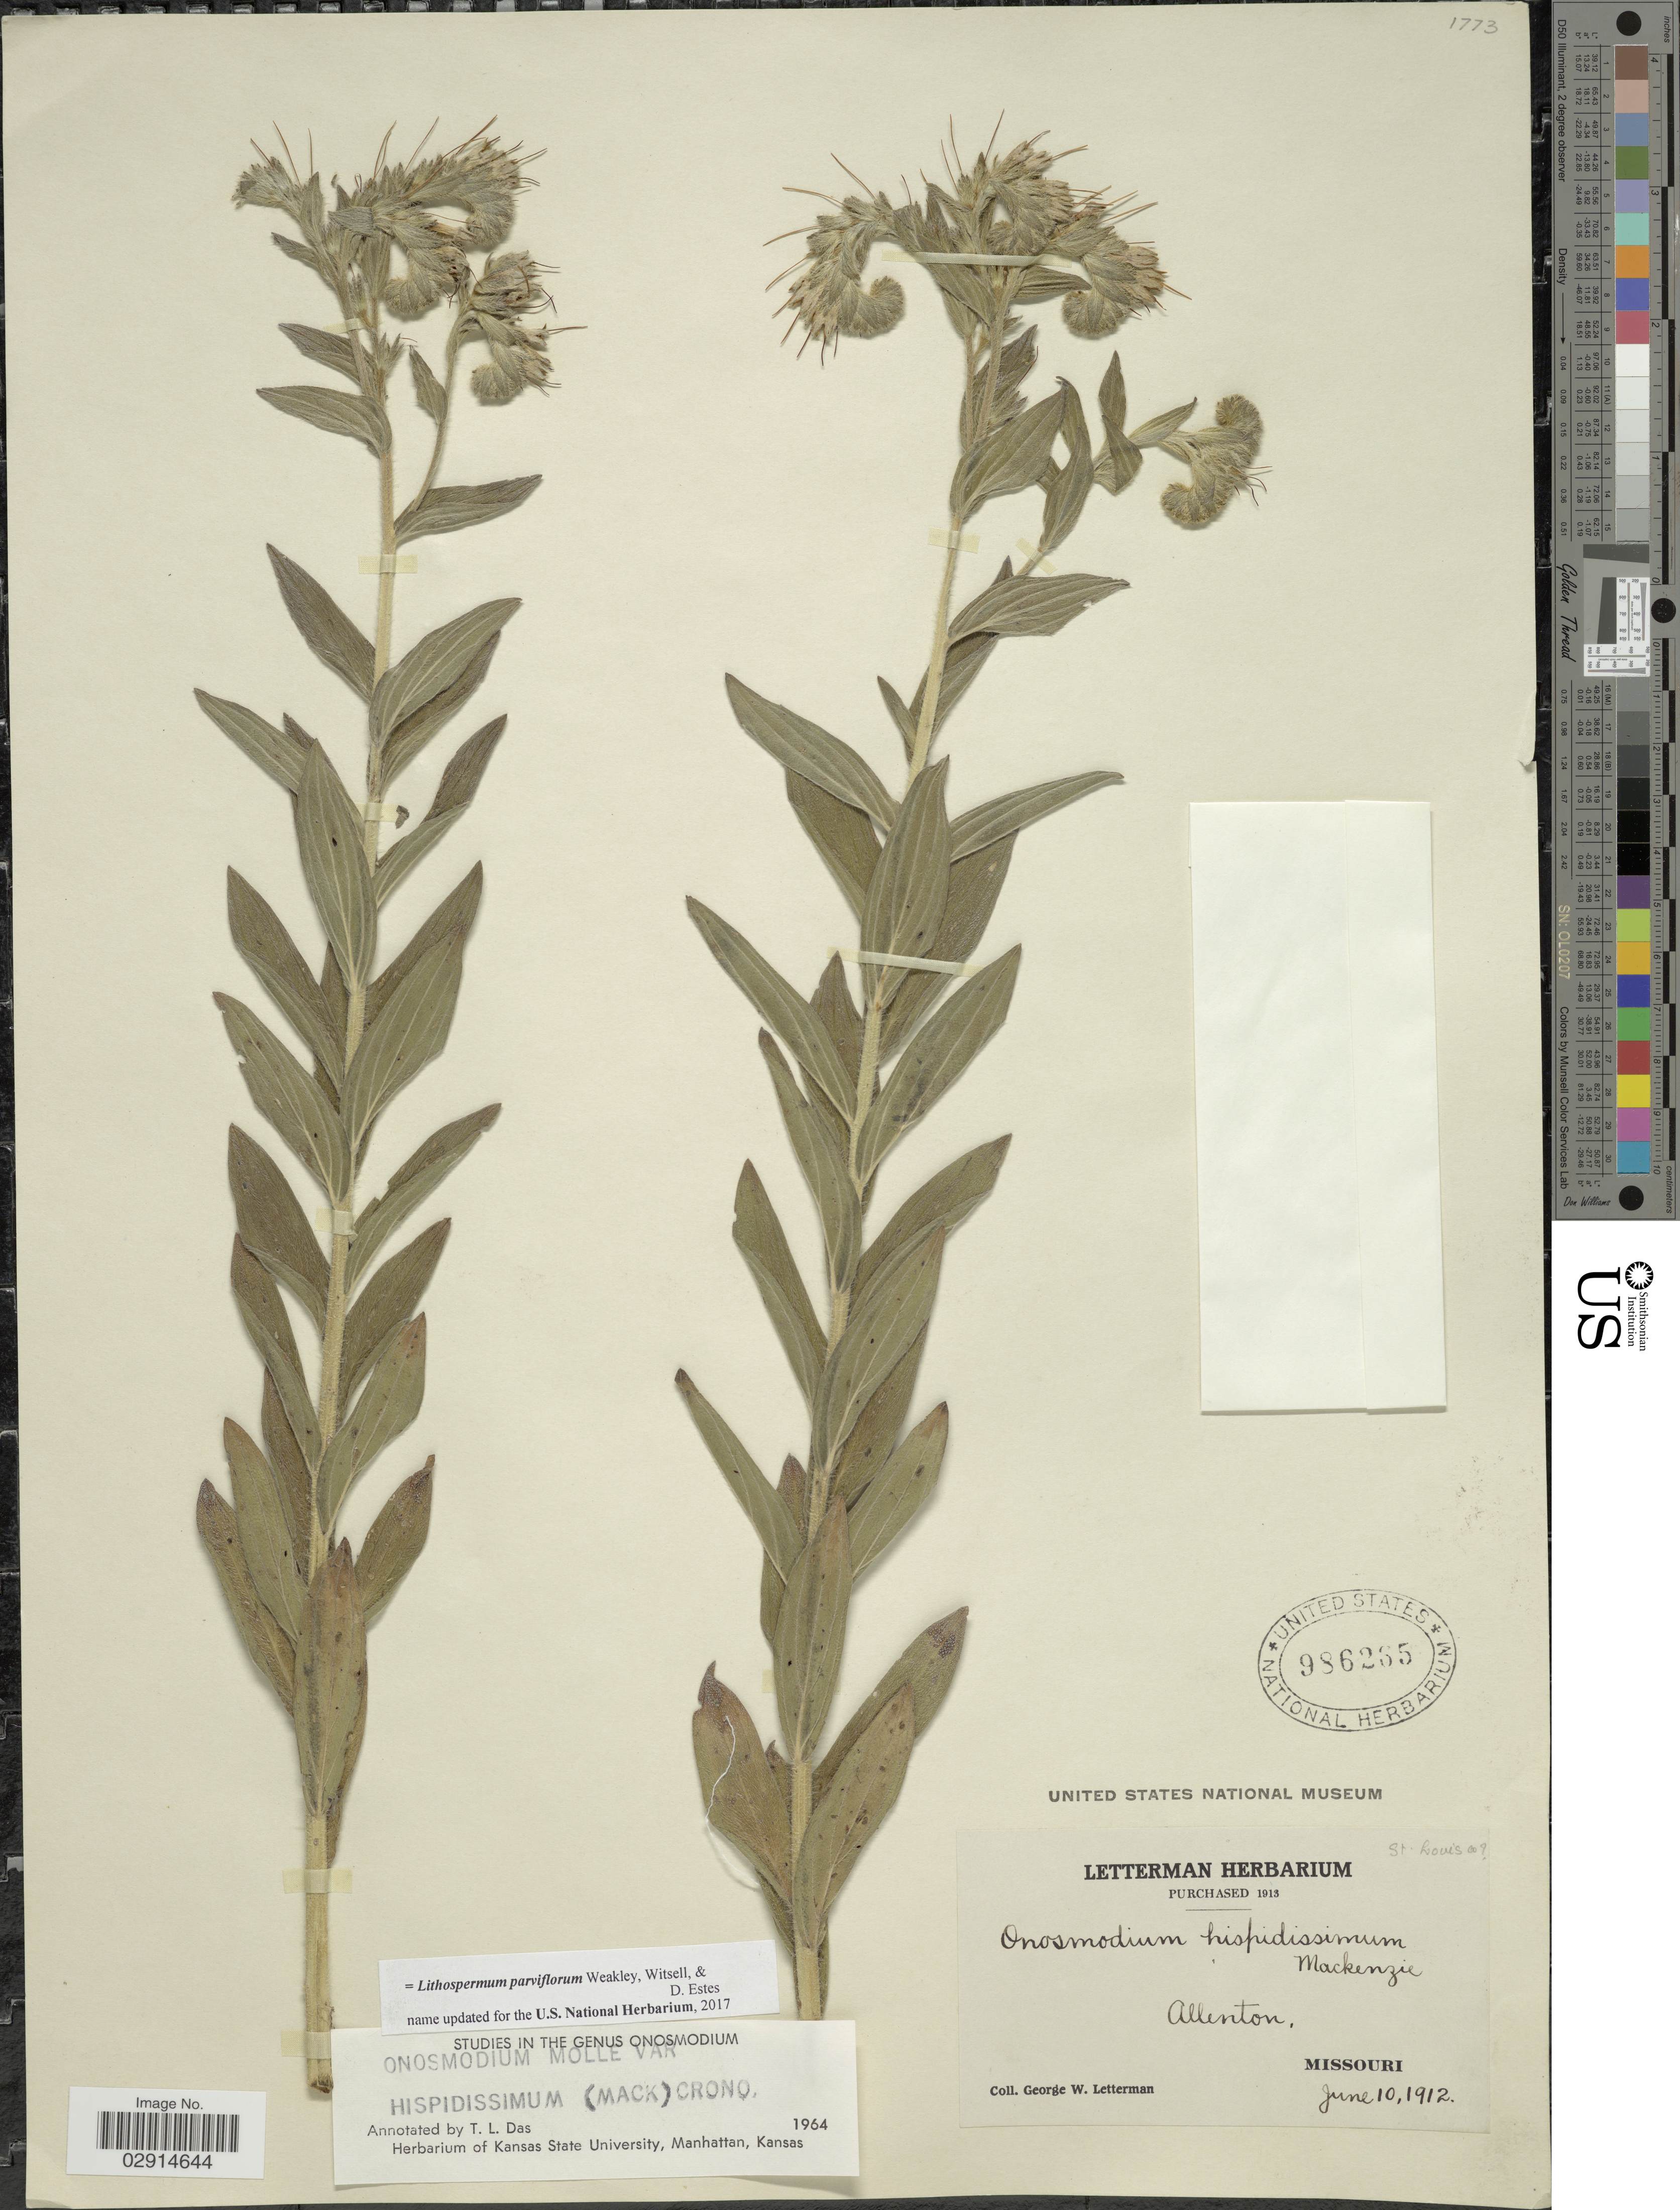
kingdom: Plantae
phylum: Tracheophyta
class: Magnoliopsida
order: Boraginales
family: Boraginaceae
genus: Lithospermum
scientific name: Lithospermum parviflorum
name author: Weakley et al.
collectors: G. W. Letterman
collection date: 1912-06-10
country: United States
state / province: Missouri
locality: St. Louis co. [unsure placement] Allenton.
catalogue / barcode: US 986265